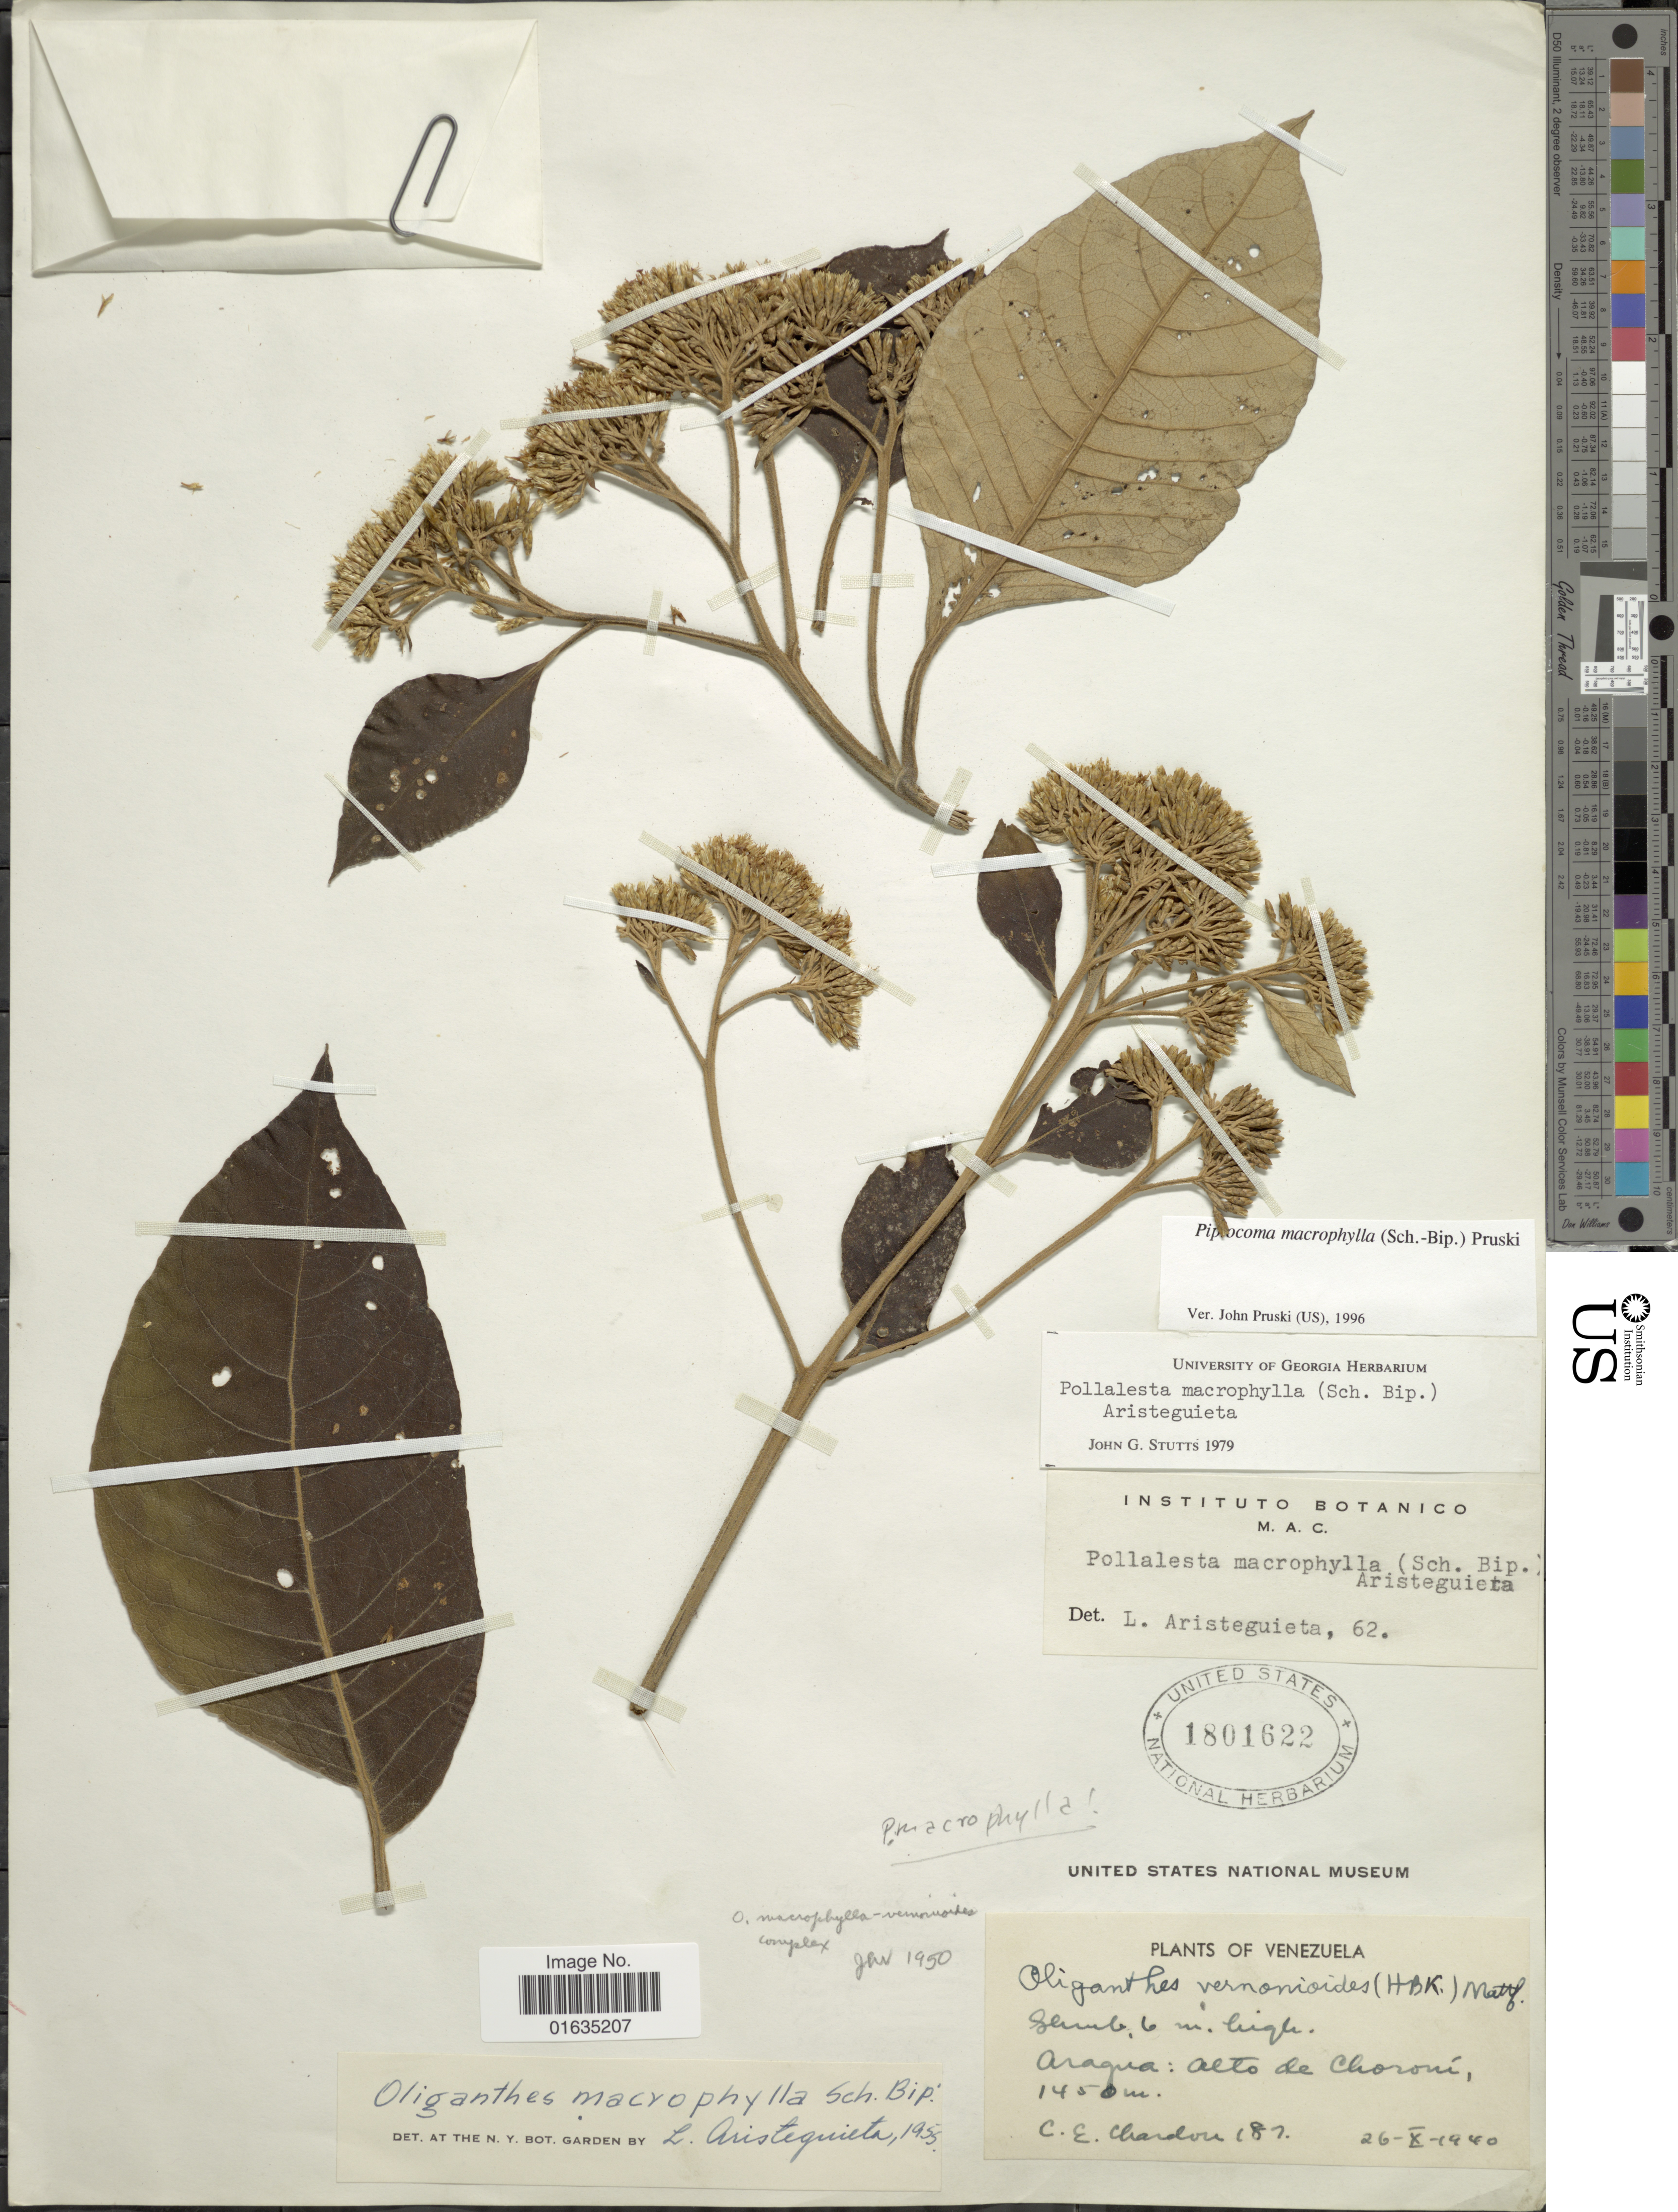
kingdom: Plantae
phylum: Tracheophyta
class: Magnoliopsida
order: Asterales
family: Asteraceae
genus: Piptocoma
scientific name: Piptocoma macrophylla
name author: (Sch. Bip.) Pruski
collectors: C. E. Chardón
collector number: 187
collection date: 1940-10-26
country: Venezuela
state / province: Aragua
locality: Alto de Choroni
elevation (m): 1450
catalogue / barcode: US 1801622